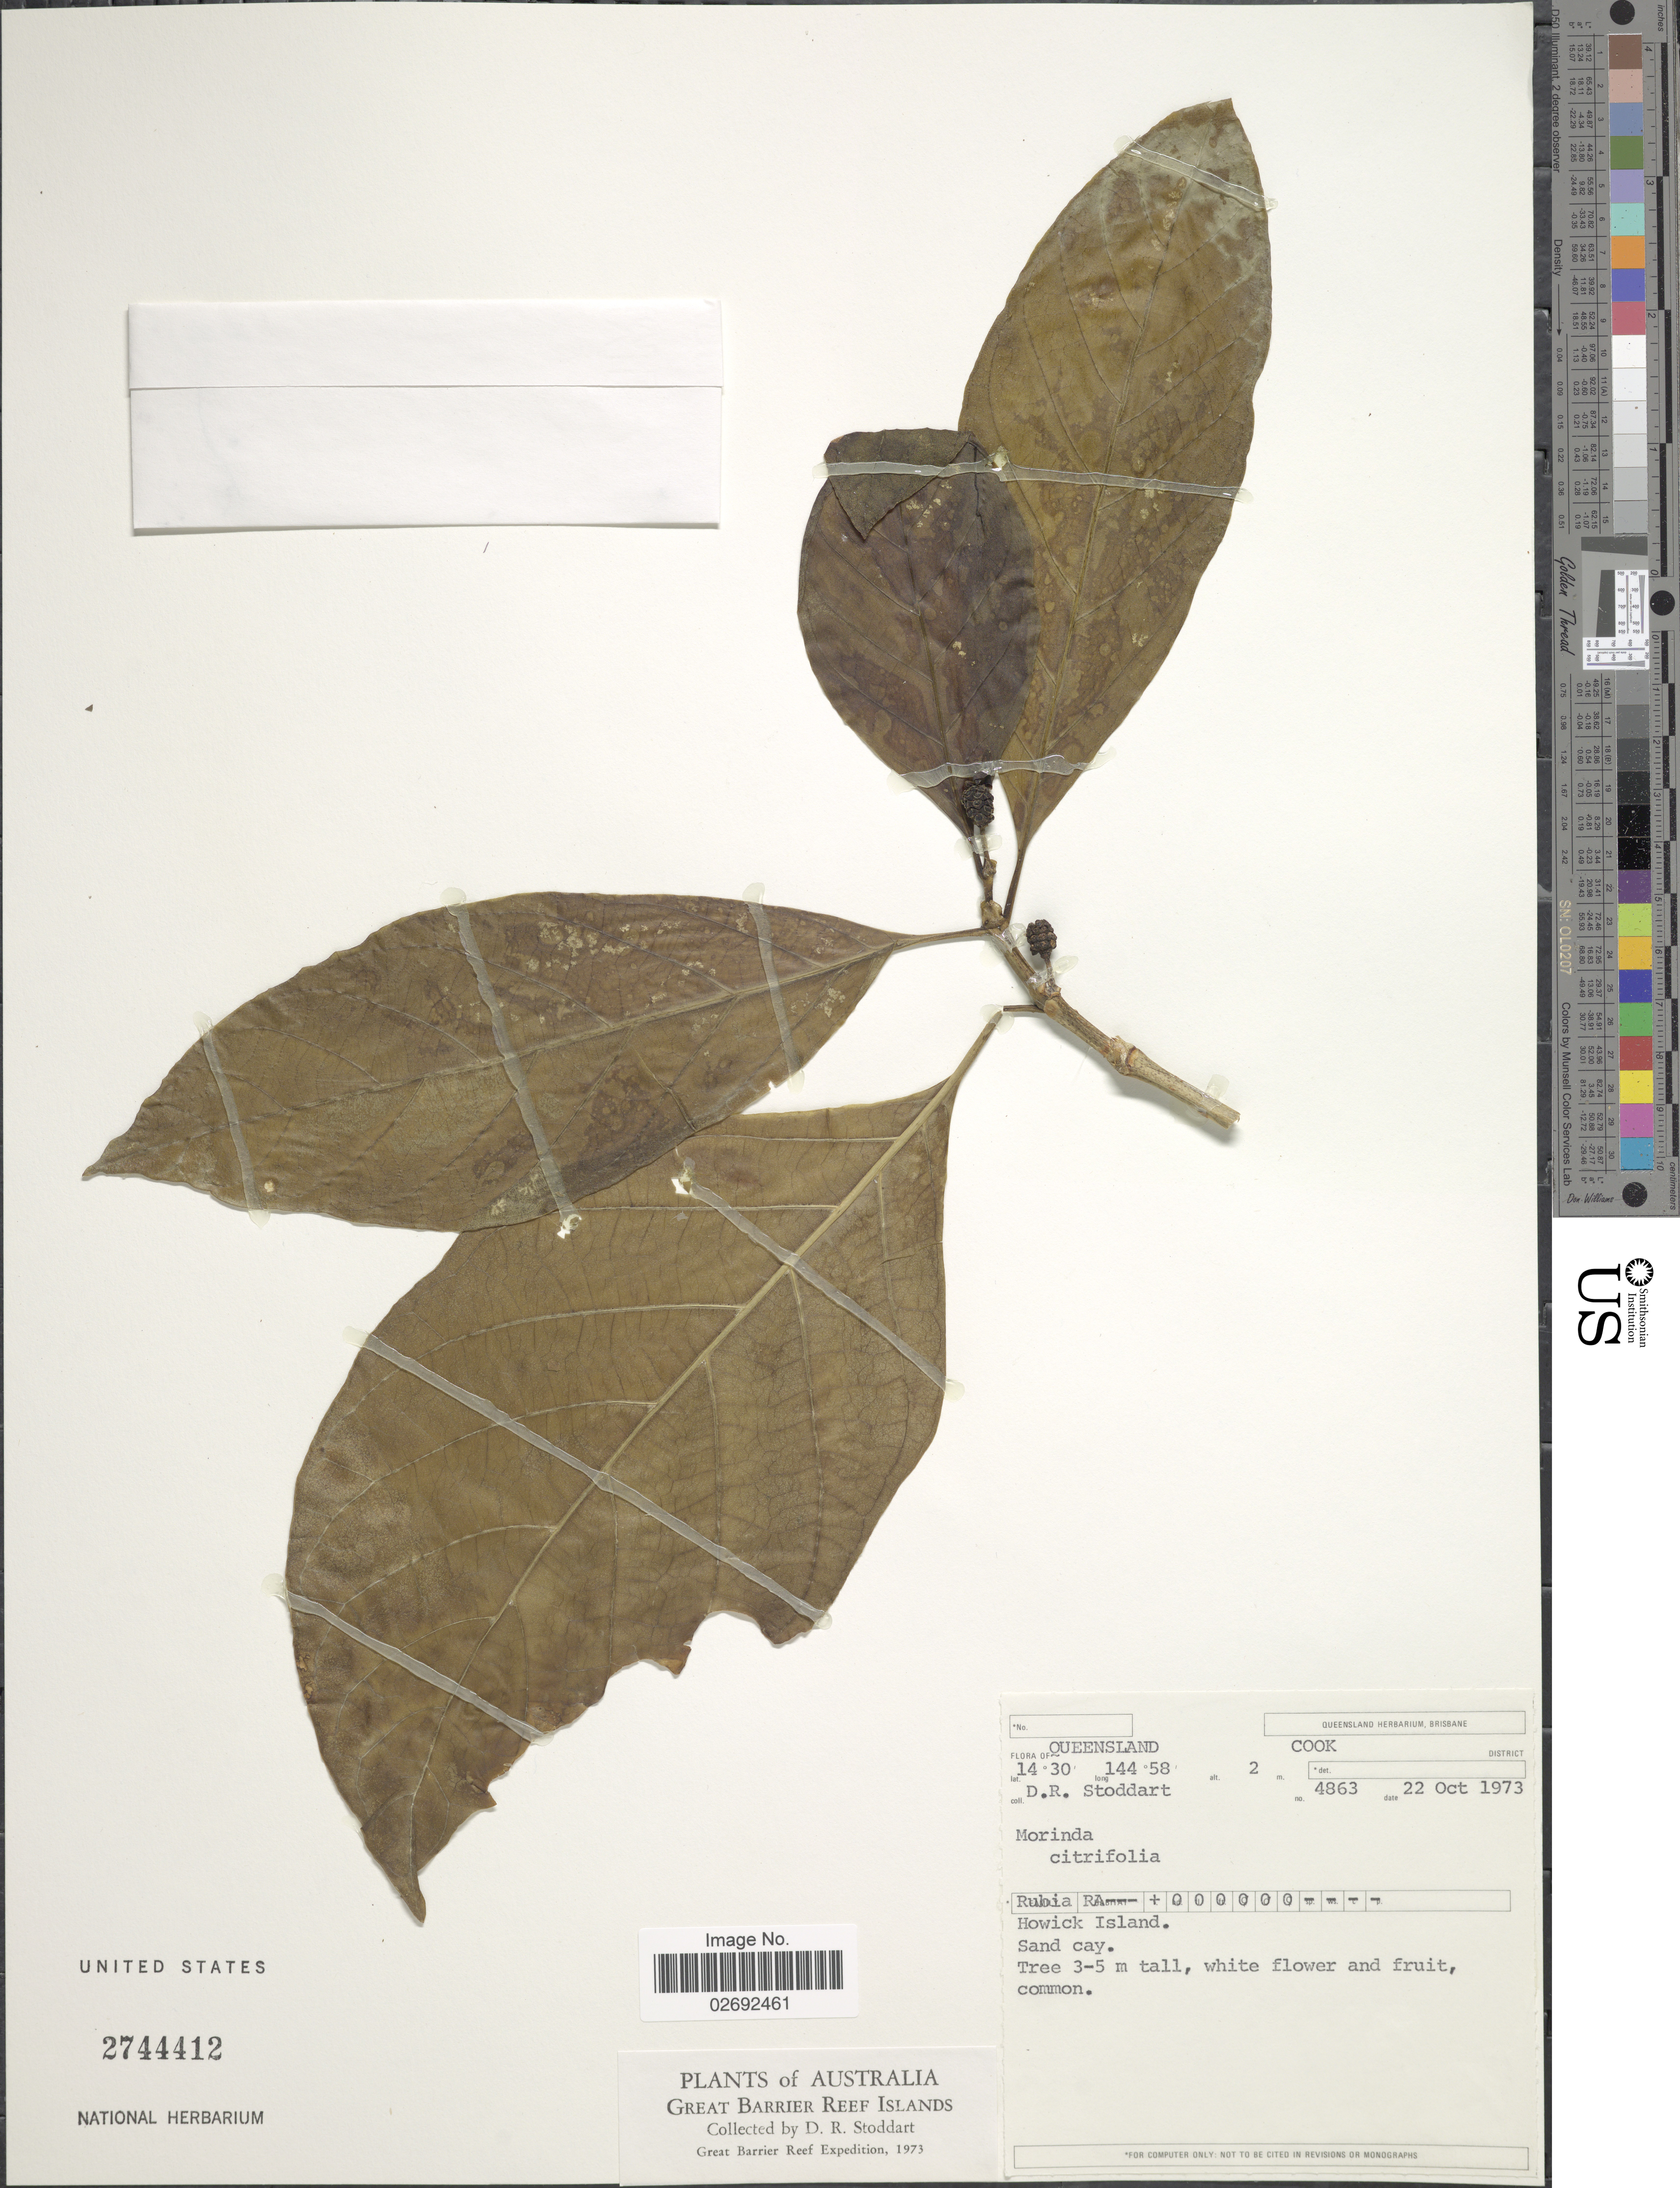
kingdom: Plantae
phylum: Tracheophyta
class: Magnoliopsida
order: Gentianales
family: Rubiaceae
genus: Morinda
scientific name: Morinda citrifolia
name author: L.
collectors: D. R. Stoddart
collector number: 4863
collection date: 1973-10-22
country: Australia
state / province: Queensland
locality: Cook District. Howick Island.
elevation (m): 2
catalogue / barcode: US 2744412